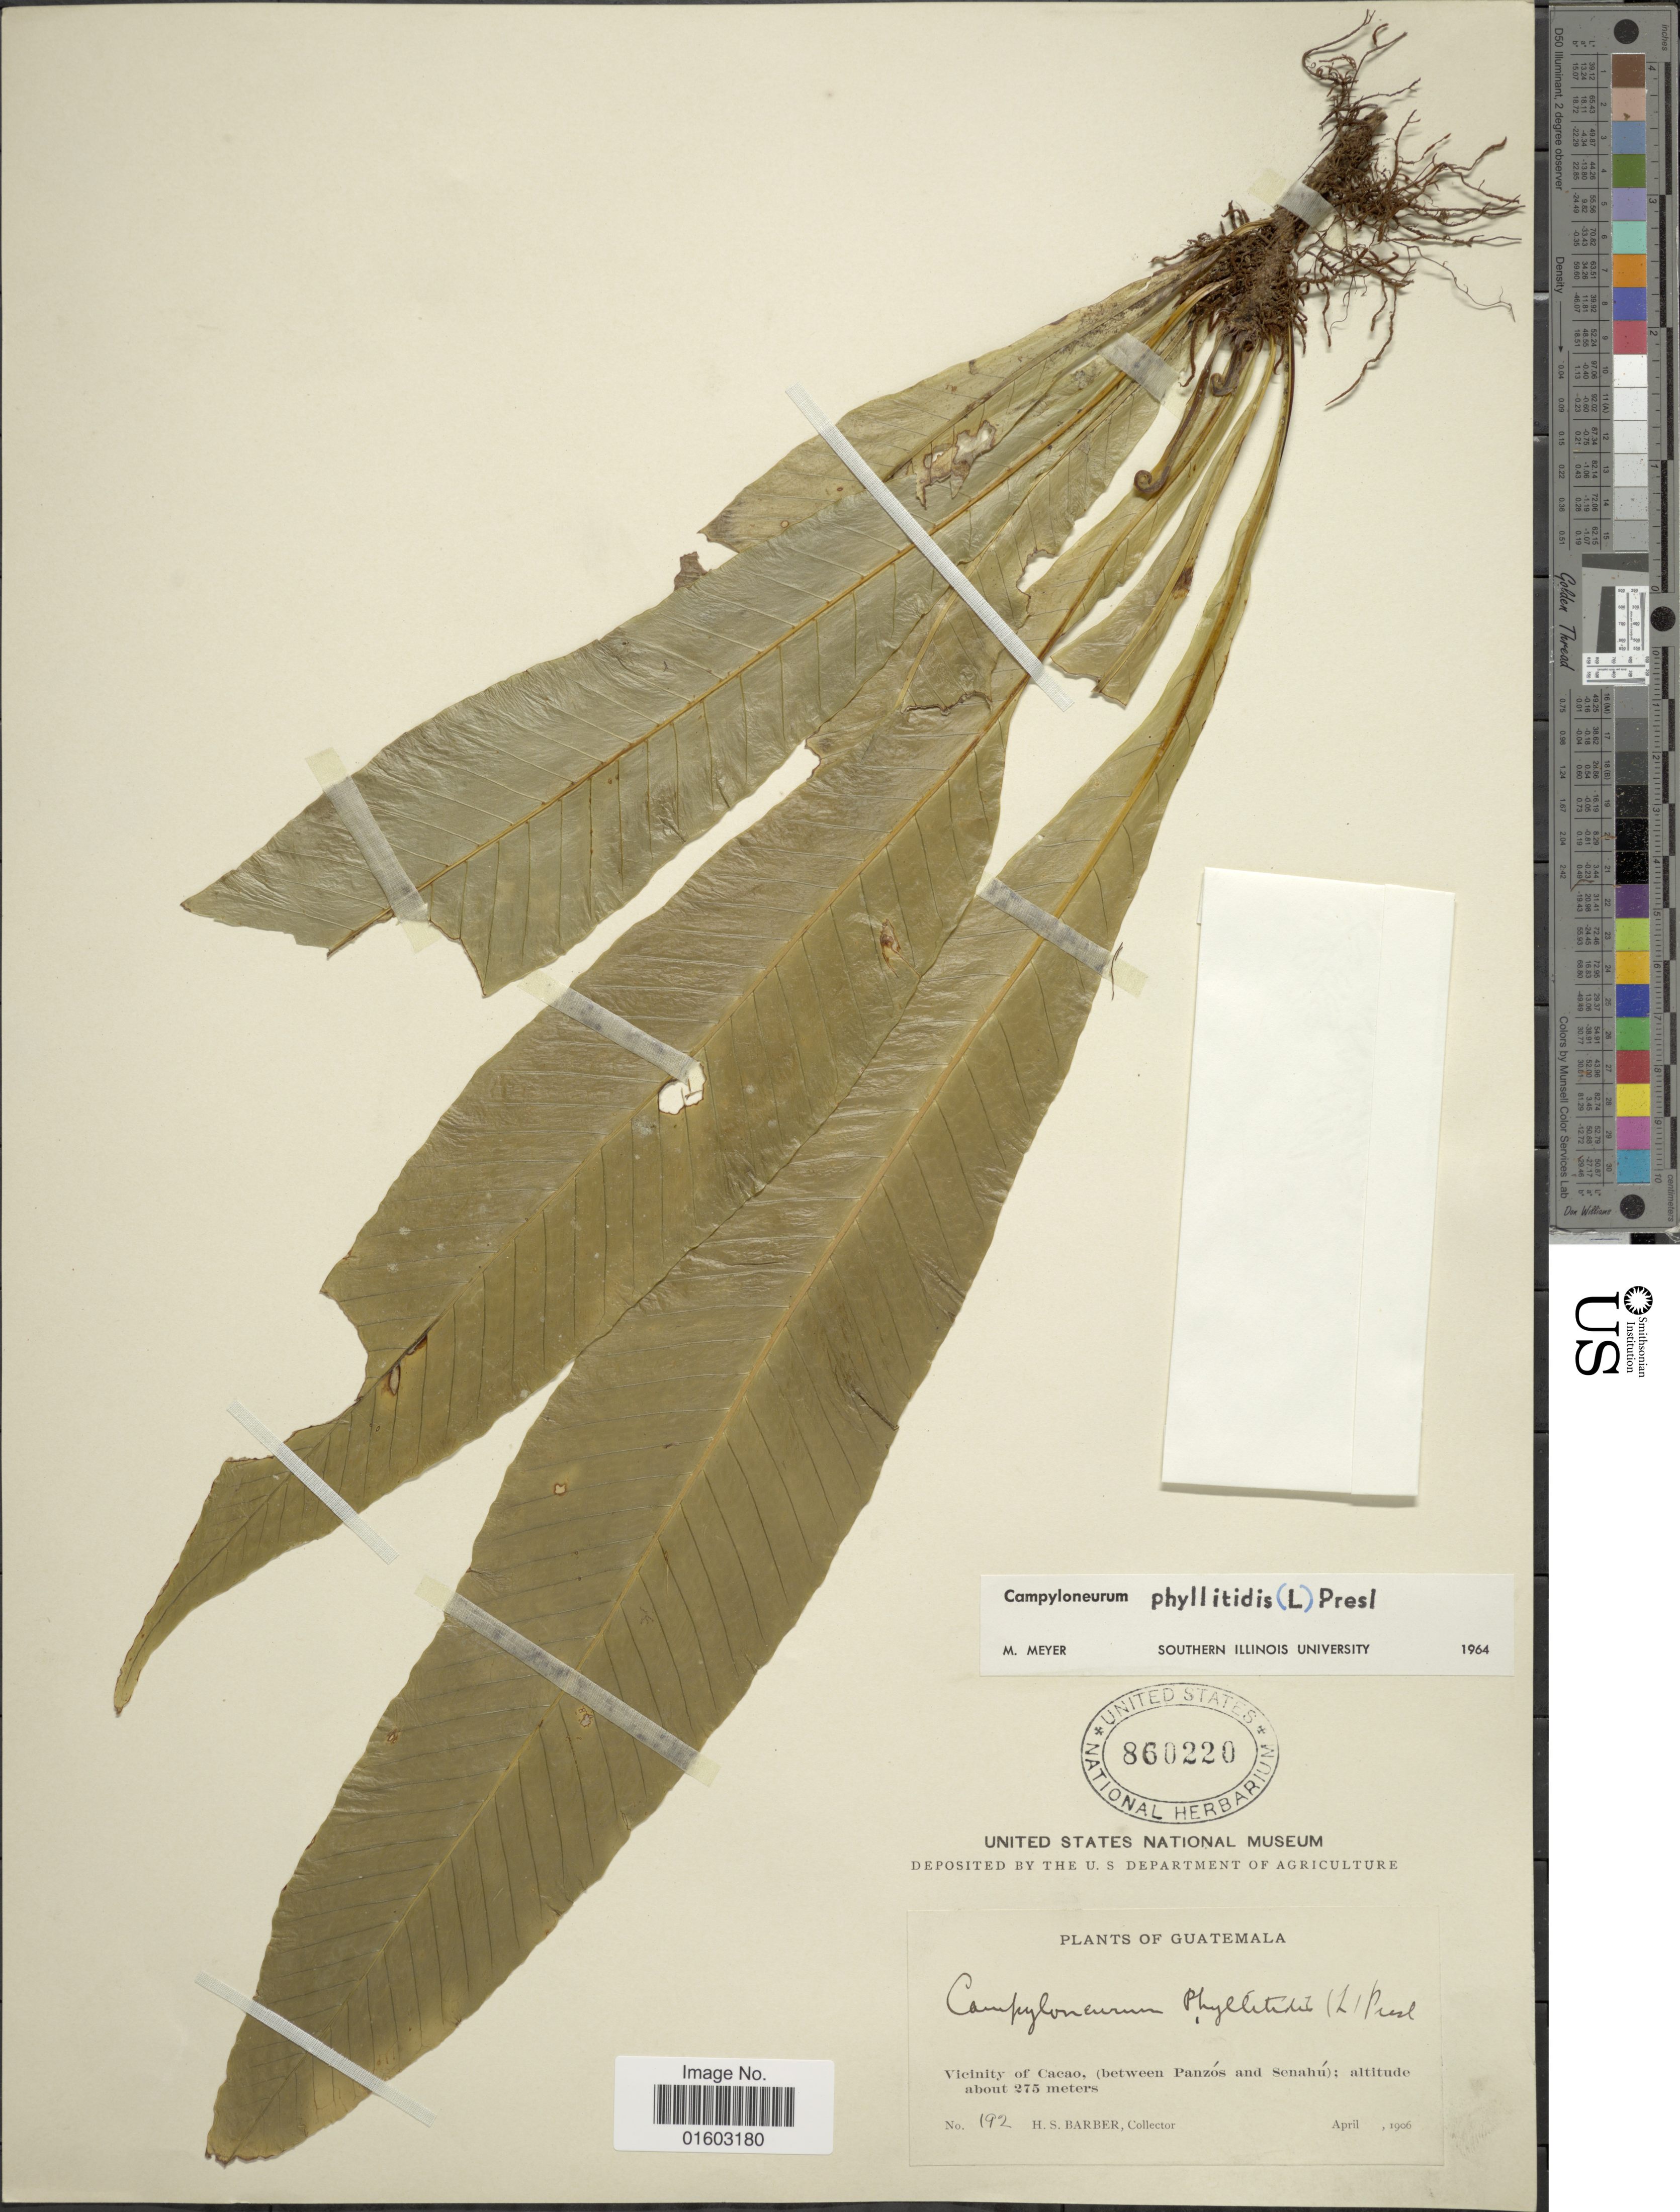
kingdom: Plantae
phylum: Tracheophyta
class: Polypodiopsida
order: Polypodiales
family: Polypodiaceae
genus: Campyloneurum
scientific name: Campyloneurum phyllitidis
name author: (L.) C. Presl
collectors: H. Barber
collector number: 192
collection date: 1906-04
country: Guatemala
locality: Vicinity of Cacao, )between Panzos and Senahu)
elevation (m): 275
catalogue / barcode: US 860220